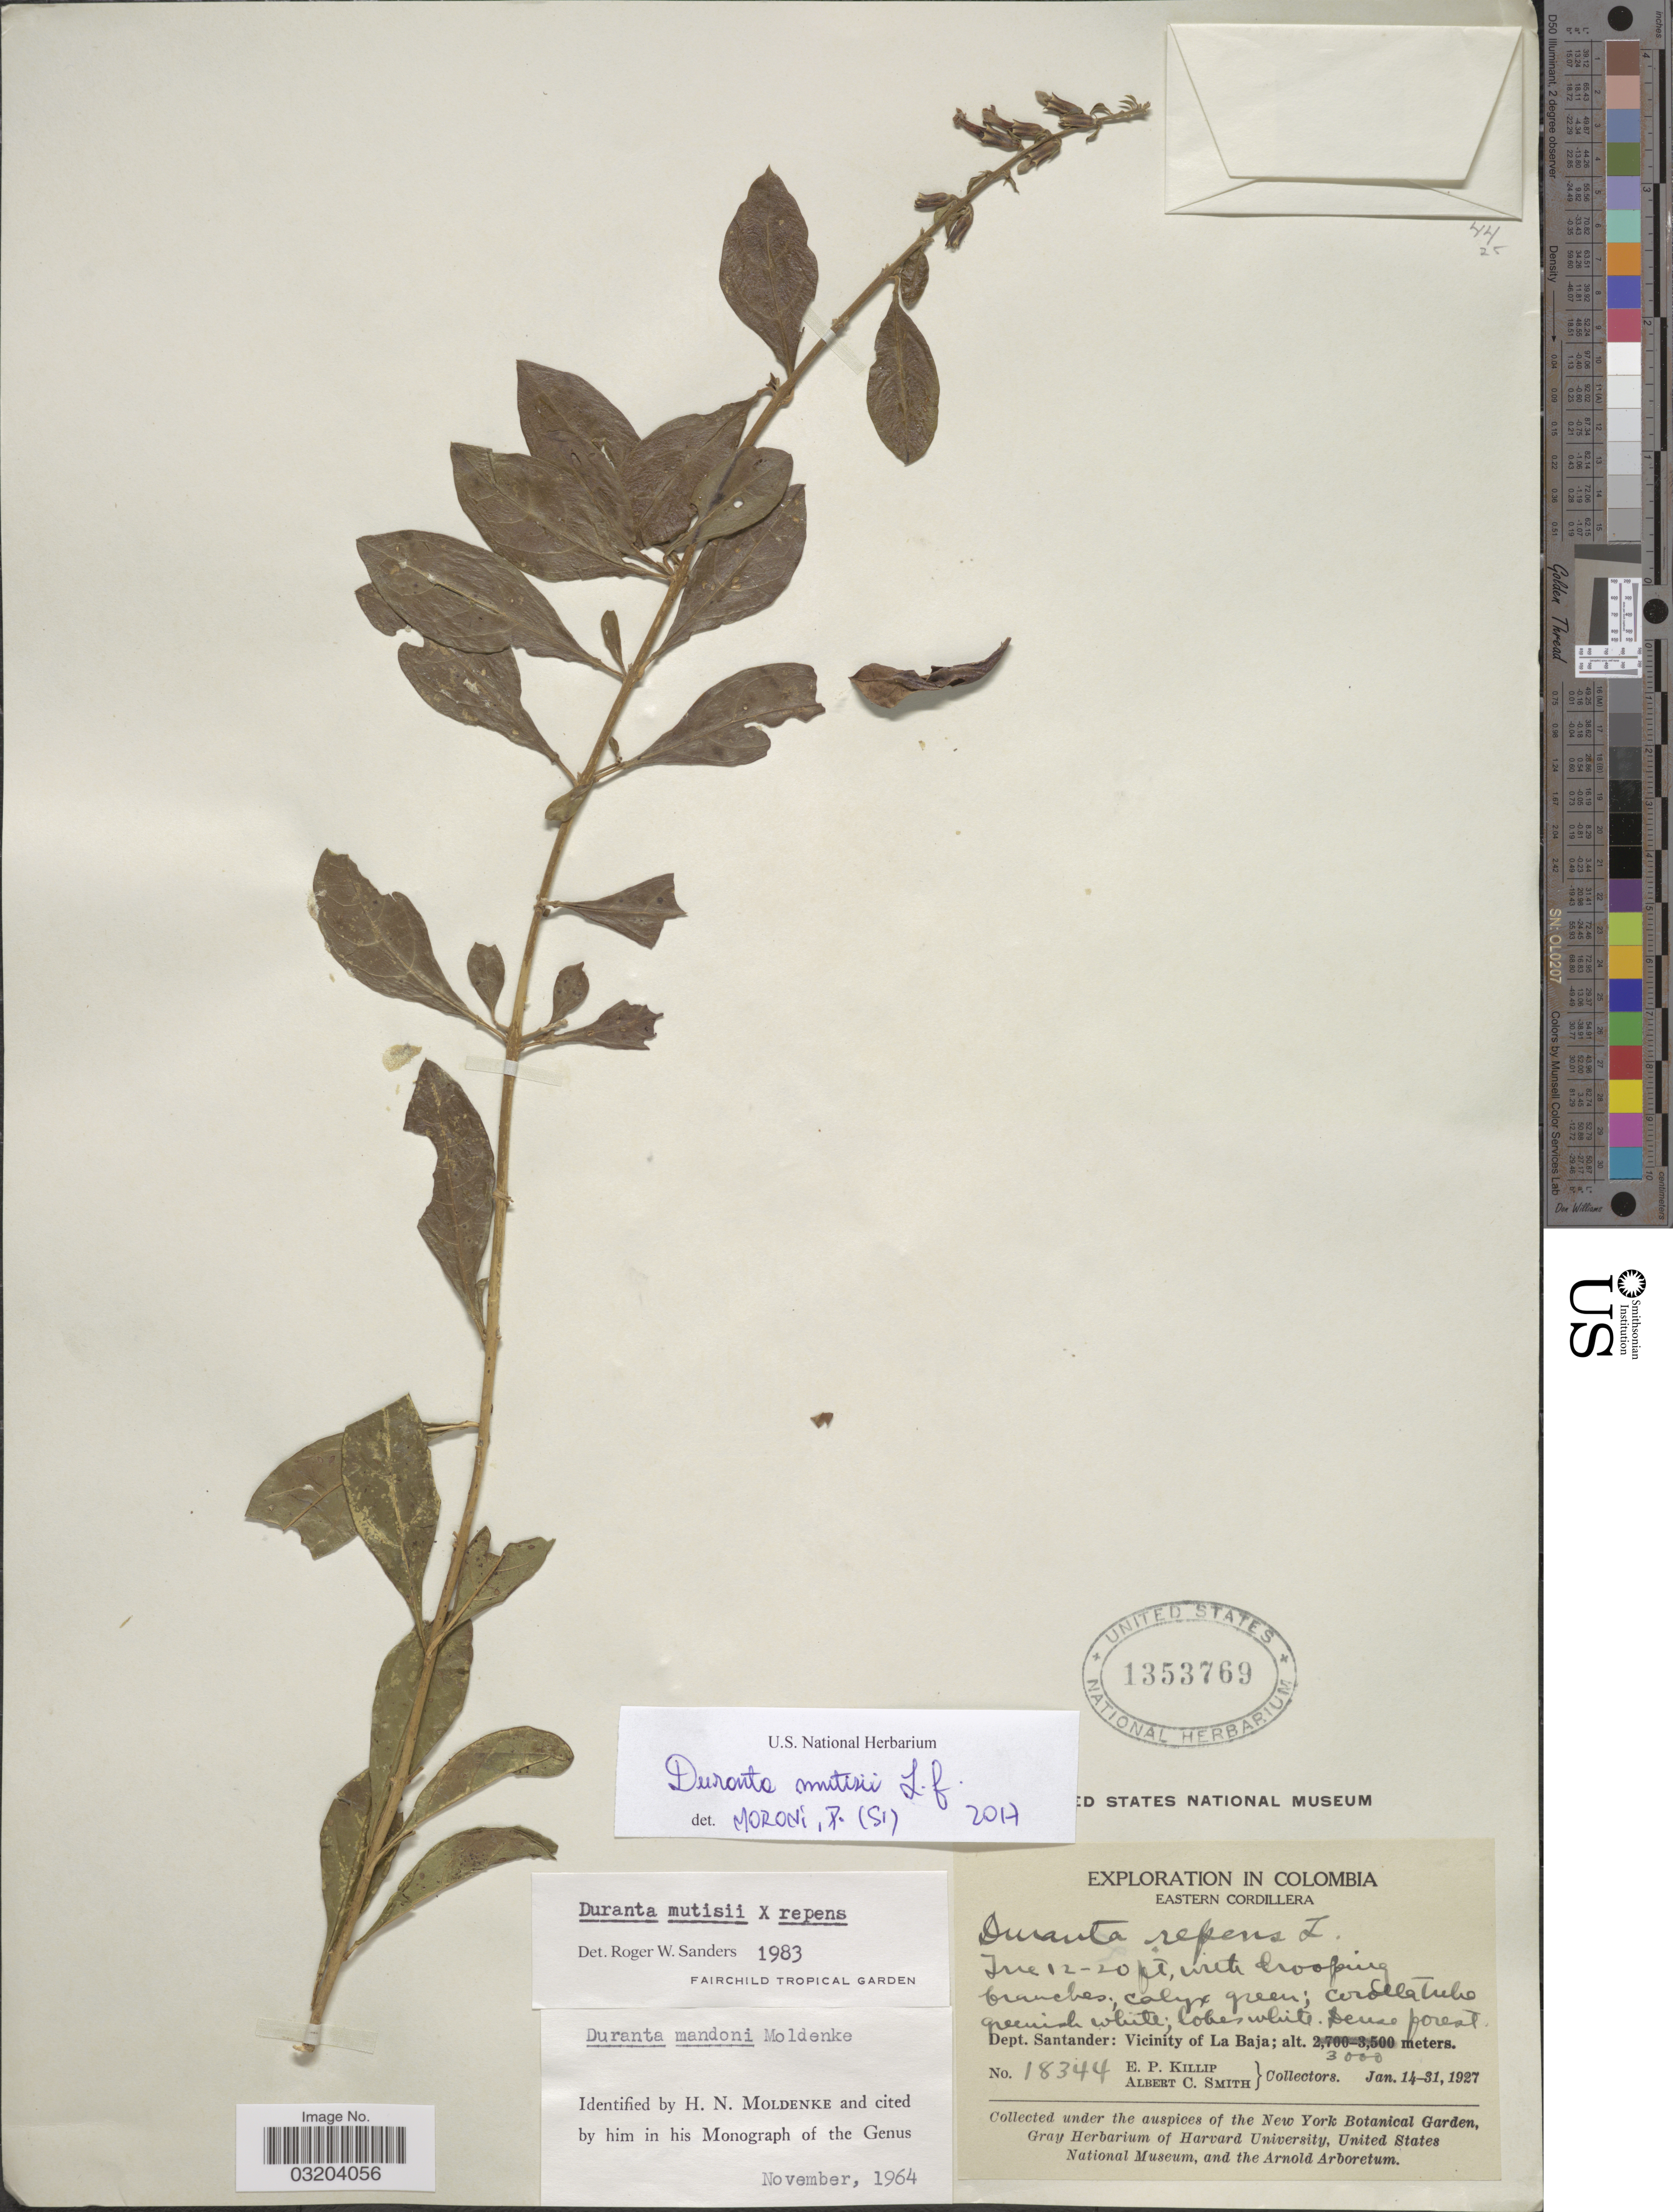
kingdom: Plantae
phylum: Tracheophyta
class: Magnoliopsida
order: Lamiales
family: Verbenaceae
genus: Duranta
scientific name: Duranta mutisii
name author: L. f.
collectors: E. P. Killip & A. C. Smith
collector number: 18344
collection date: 1927-01-14/1927-01-31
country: Colombia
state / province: Santander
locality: Dept. Santander: Vicinity of La Baja.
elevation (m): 3000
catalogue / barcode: US 1353769